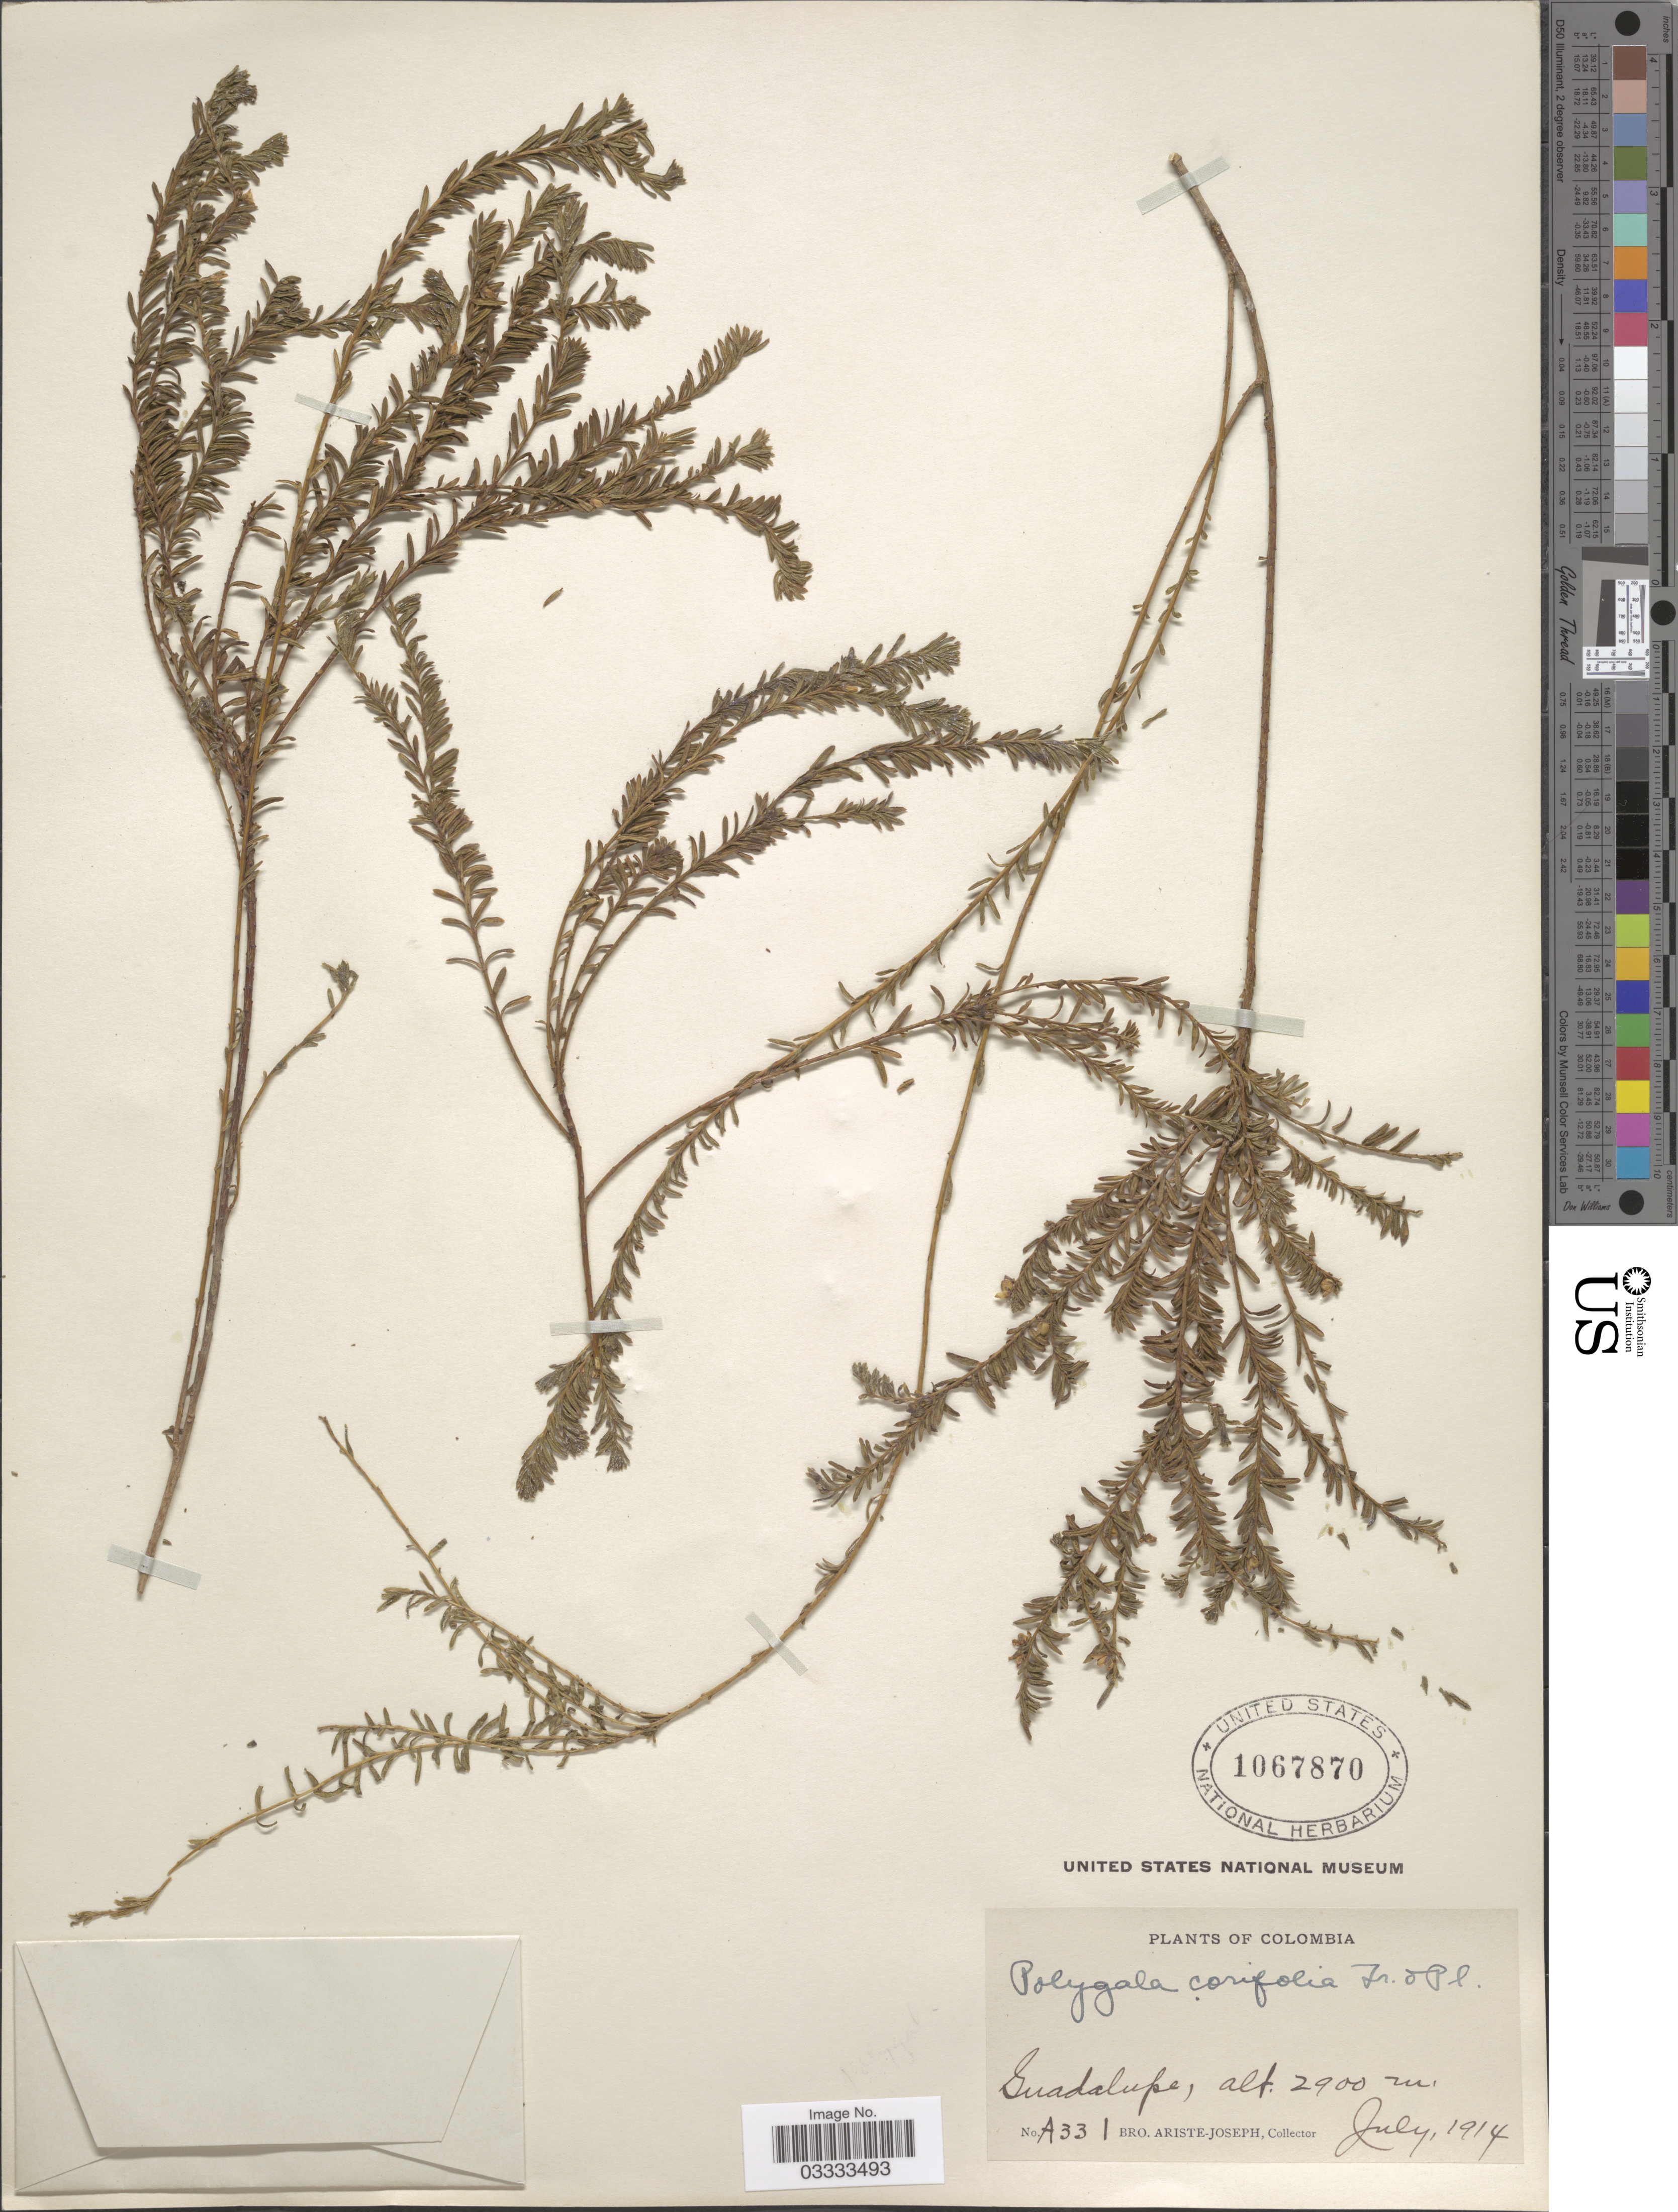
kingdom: Plantae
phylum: Tracheophyta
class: Magnoliopsida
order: Fabales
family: Polygalaceae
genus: Polygala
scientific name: Polygala corifolia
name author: Triana & Planch.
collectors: Bro. Ariste-Joseph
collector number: A331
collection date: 1914-07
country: Colombia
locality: Guadalupe.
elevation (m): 2900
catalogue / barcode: US 1067870